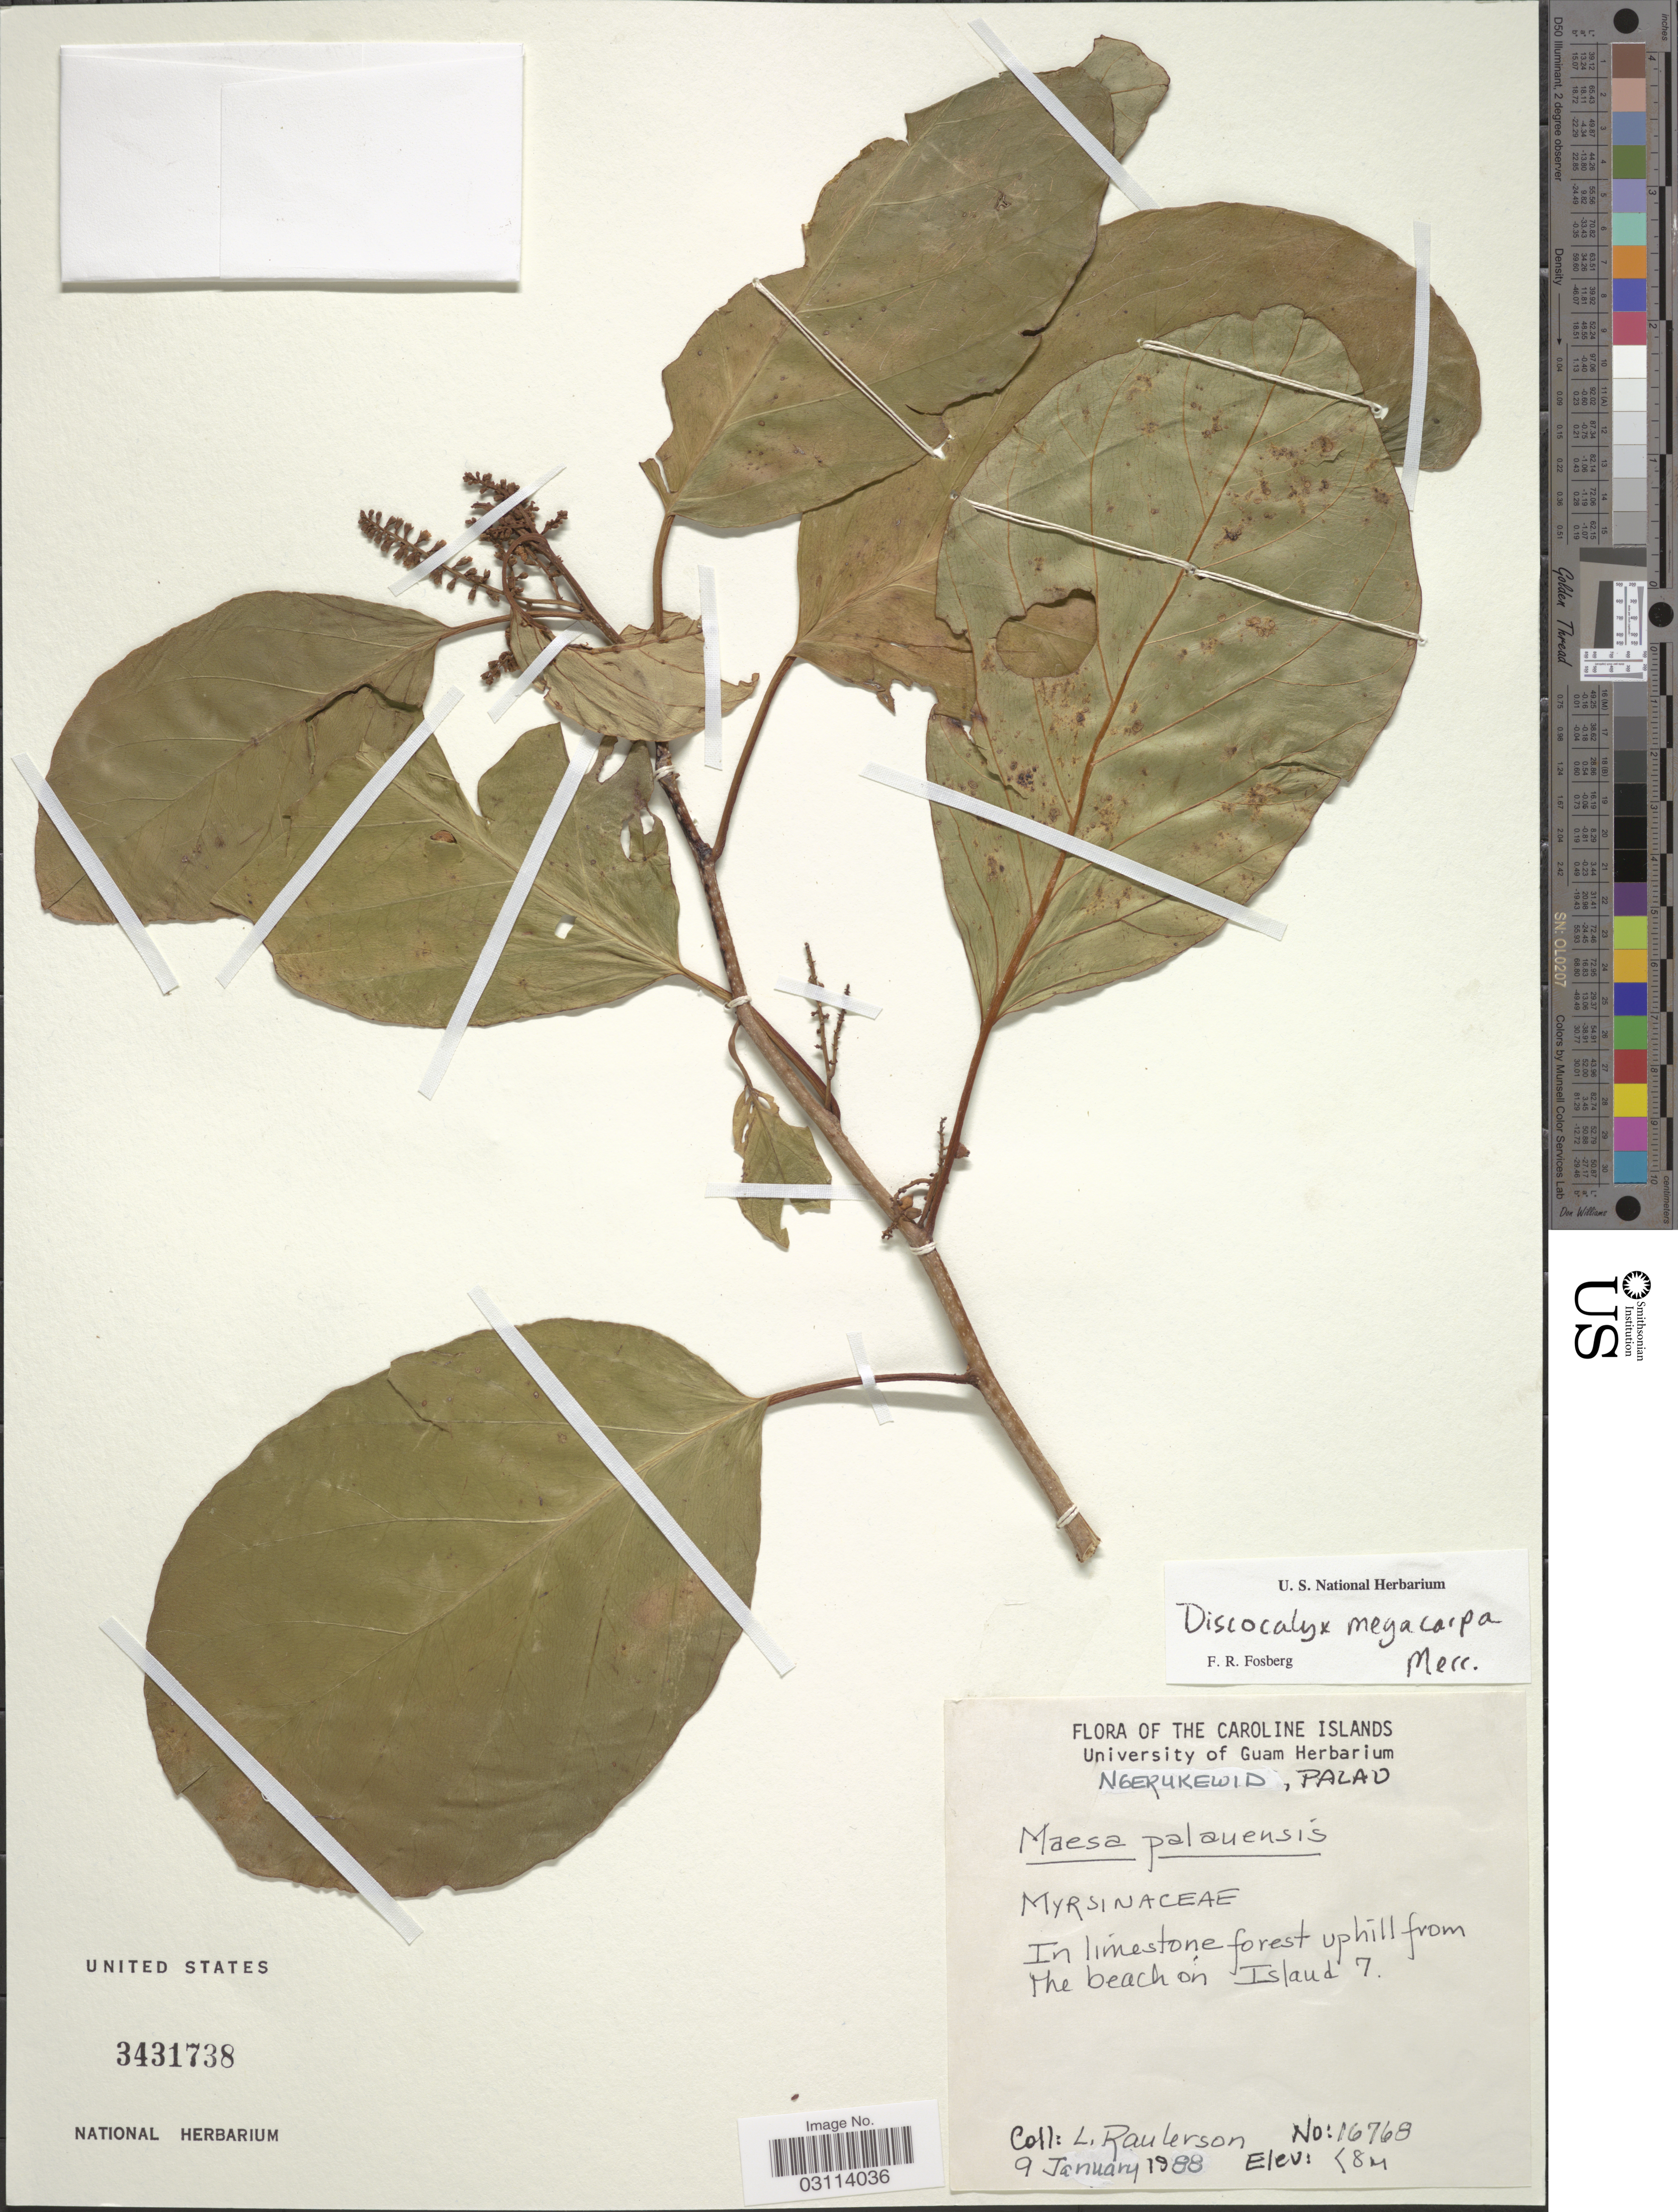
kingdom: Plantae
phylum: Tracheophyta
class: Magnoliopsida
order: Ericales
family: Primulaceae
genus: Discocalyx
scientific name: Discocalyx megacarpa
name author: Merr.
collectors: L. Raulerson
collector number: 16768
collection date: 1988-01-09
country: Palau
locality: The Caroline Islands. In limestone forest up hill from the beach on Island 7.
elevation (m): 8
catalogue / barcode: US 3431738